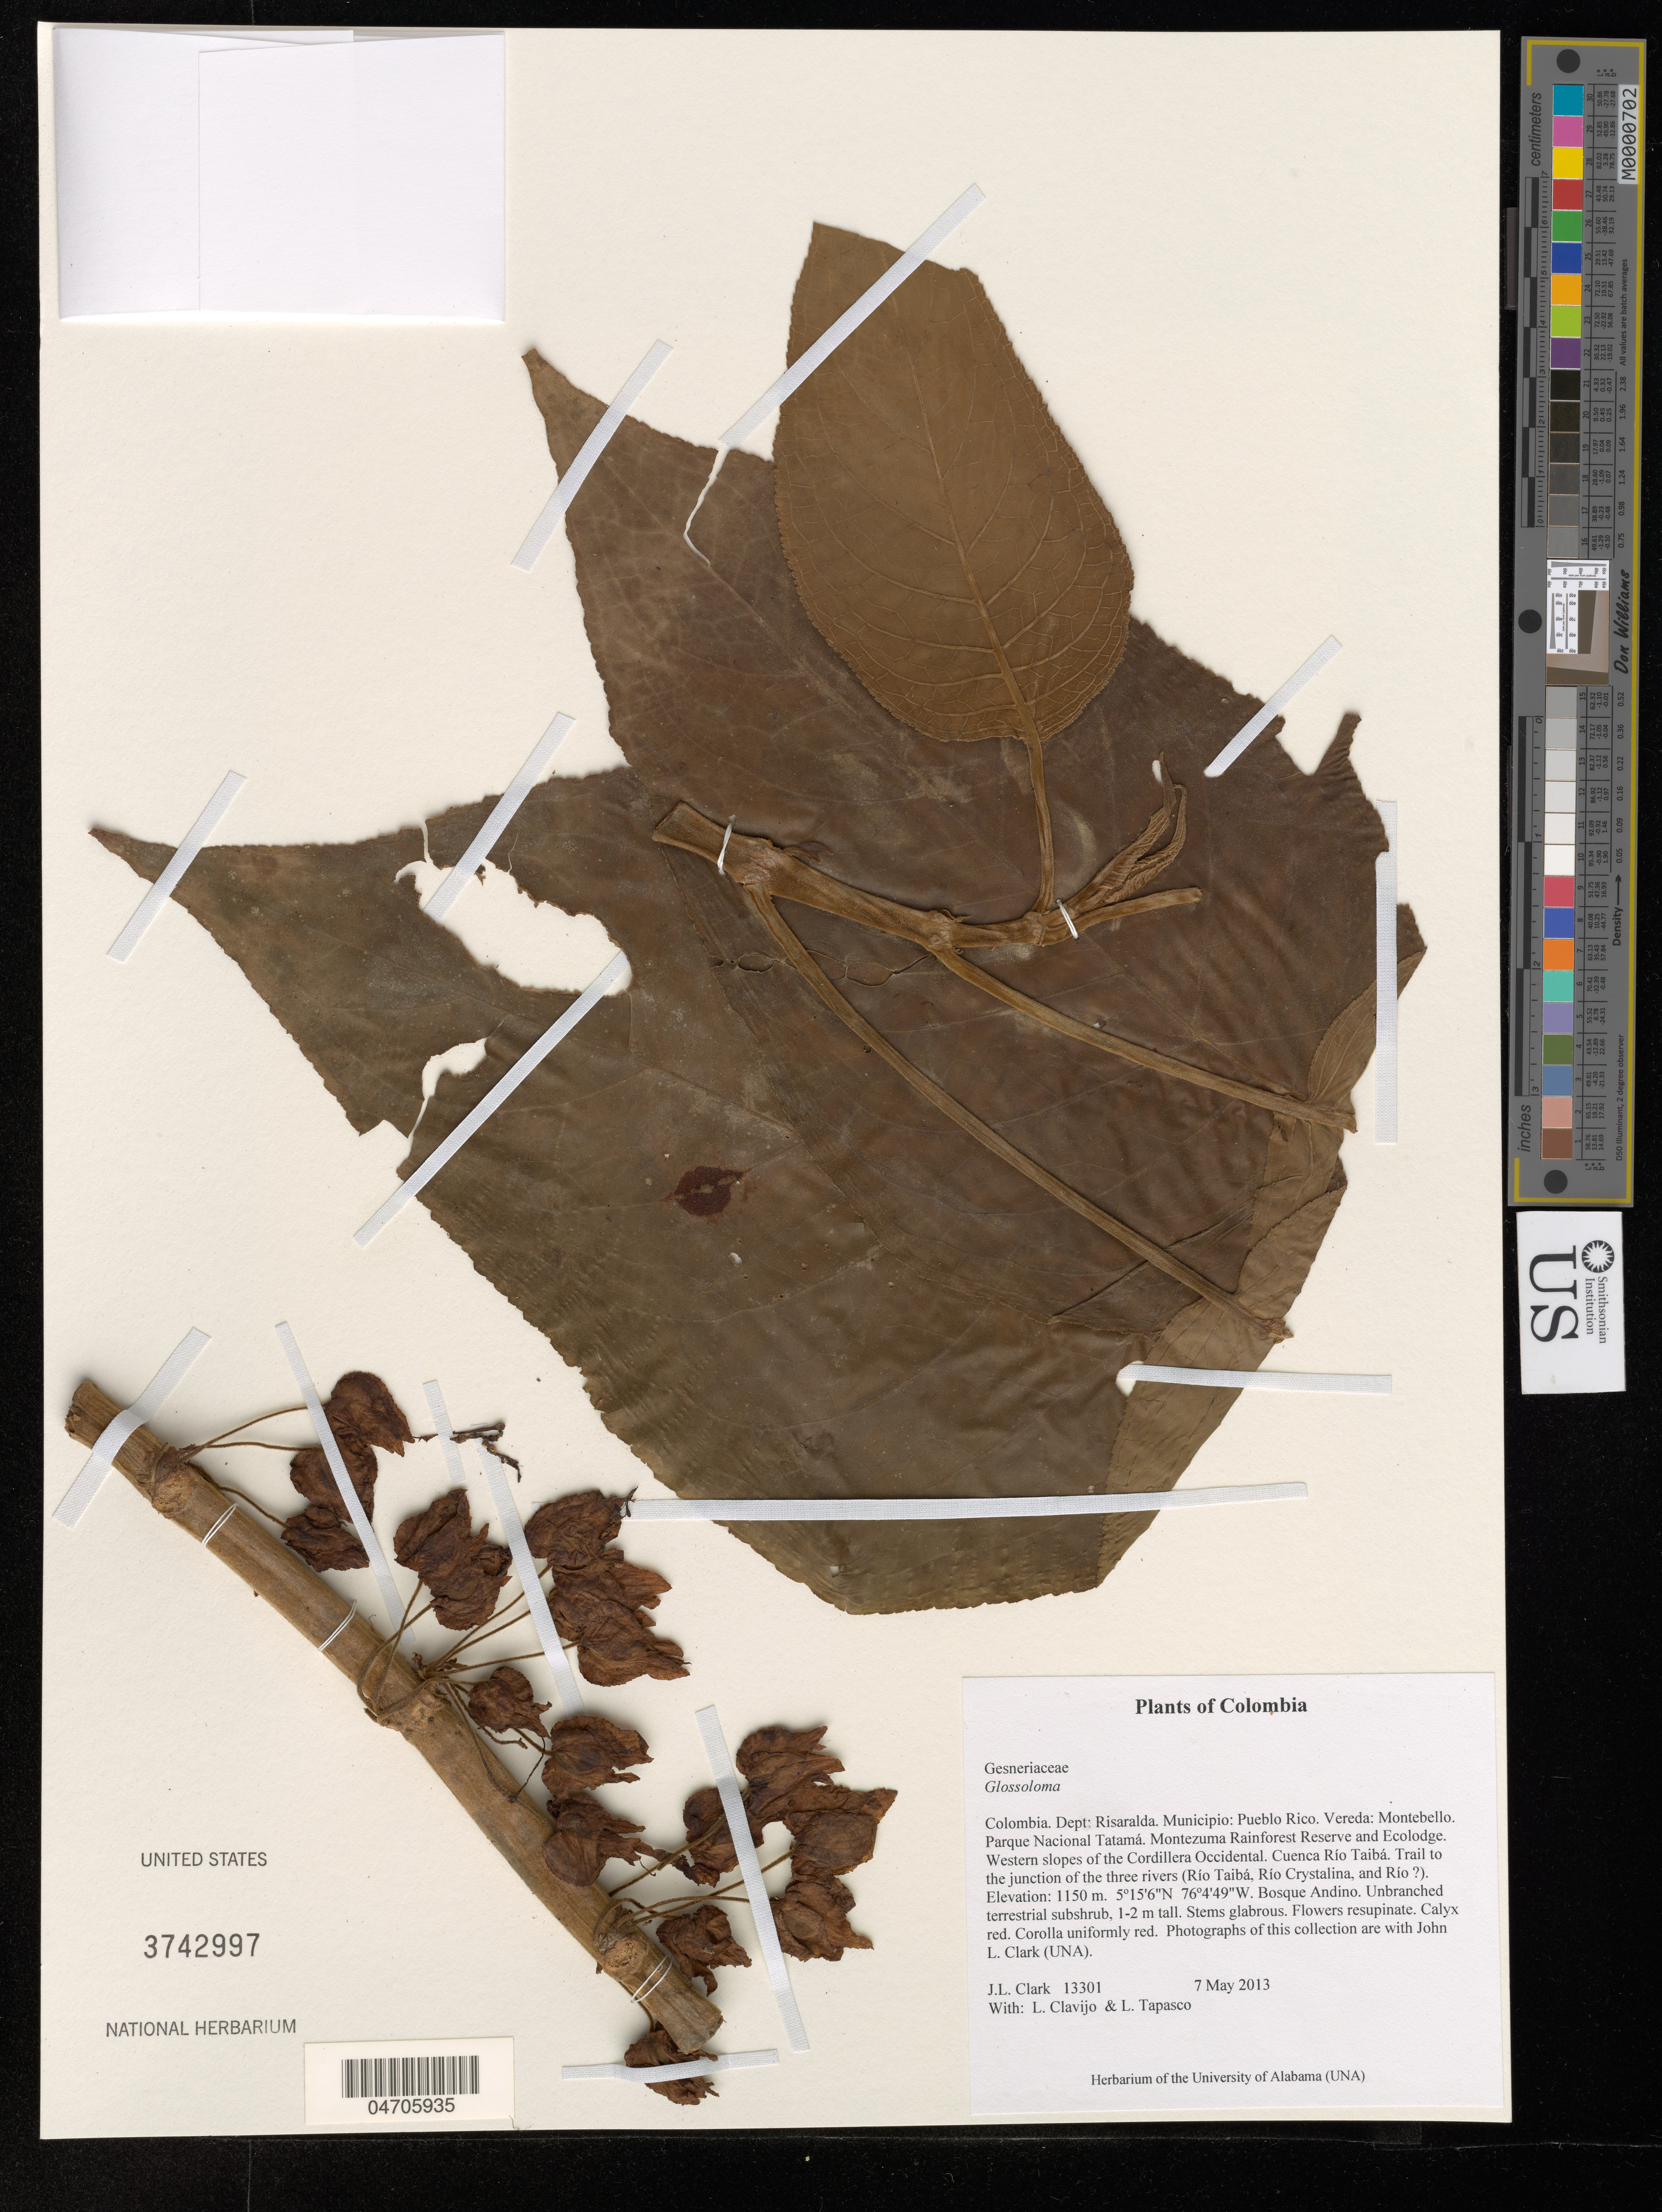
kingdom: Plantae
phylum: Tracheophyta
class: Magnoliopsida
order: Lamiales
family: Gesneriaceae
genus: Glossoloma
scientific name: Glossoloma sp.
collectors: J. L. Clark, L. Clavijo & L. Tapasco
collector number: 13301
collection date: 2013-05-07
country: Colombia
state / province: Risaralda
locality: Dept: Risaralda. Municipio: Pueblo Rico. Vereda: Montebello. Parque Nacional Tatamá. Montezuma Rainforest Reserve and Ecolodge. Western slopes of the Cordillera Occidental. Cuenca Río Taibá. Trail to the junction of the three rivers (Río Taibá, Río Crystalina, and Río ?).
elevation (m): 1150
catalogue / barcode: US 3742997